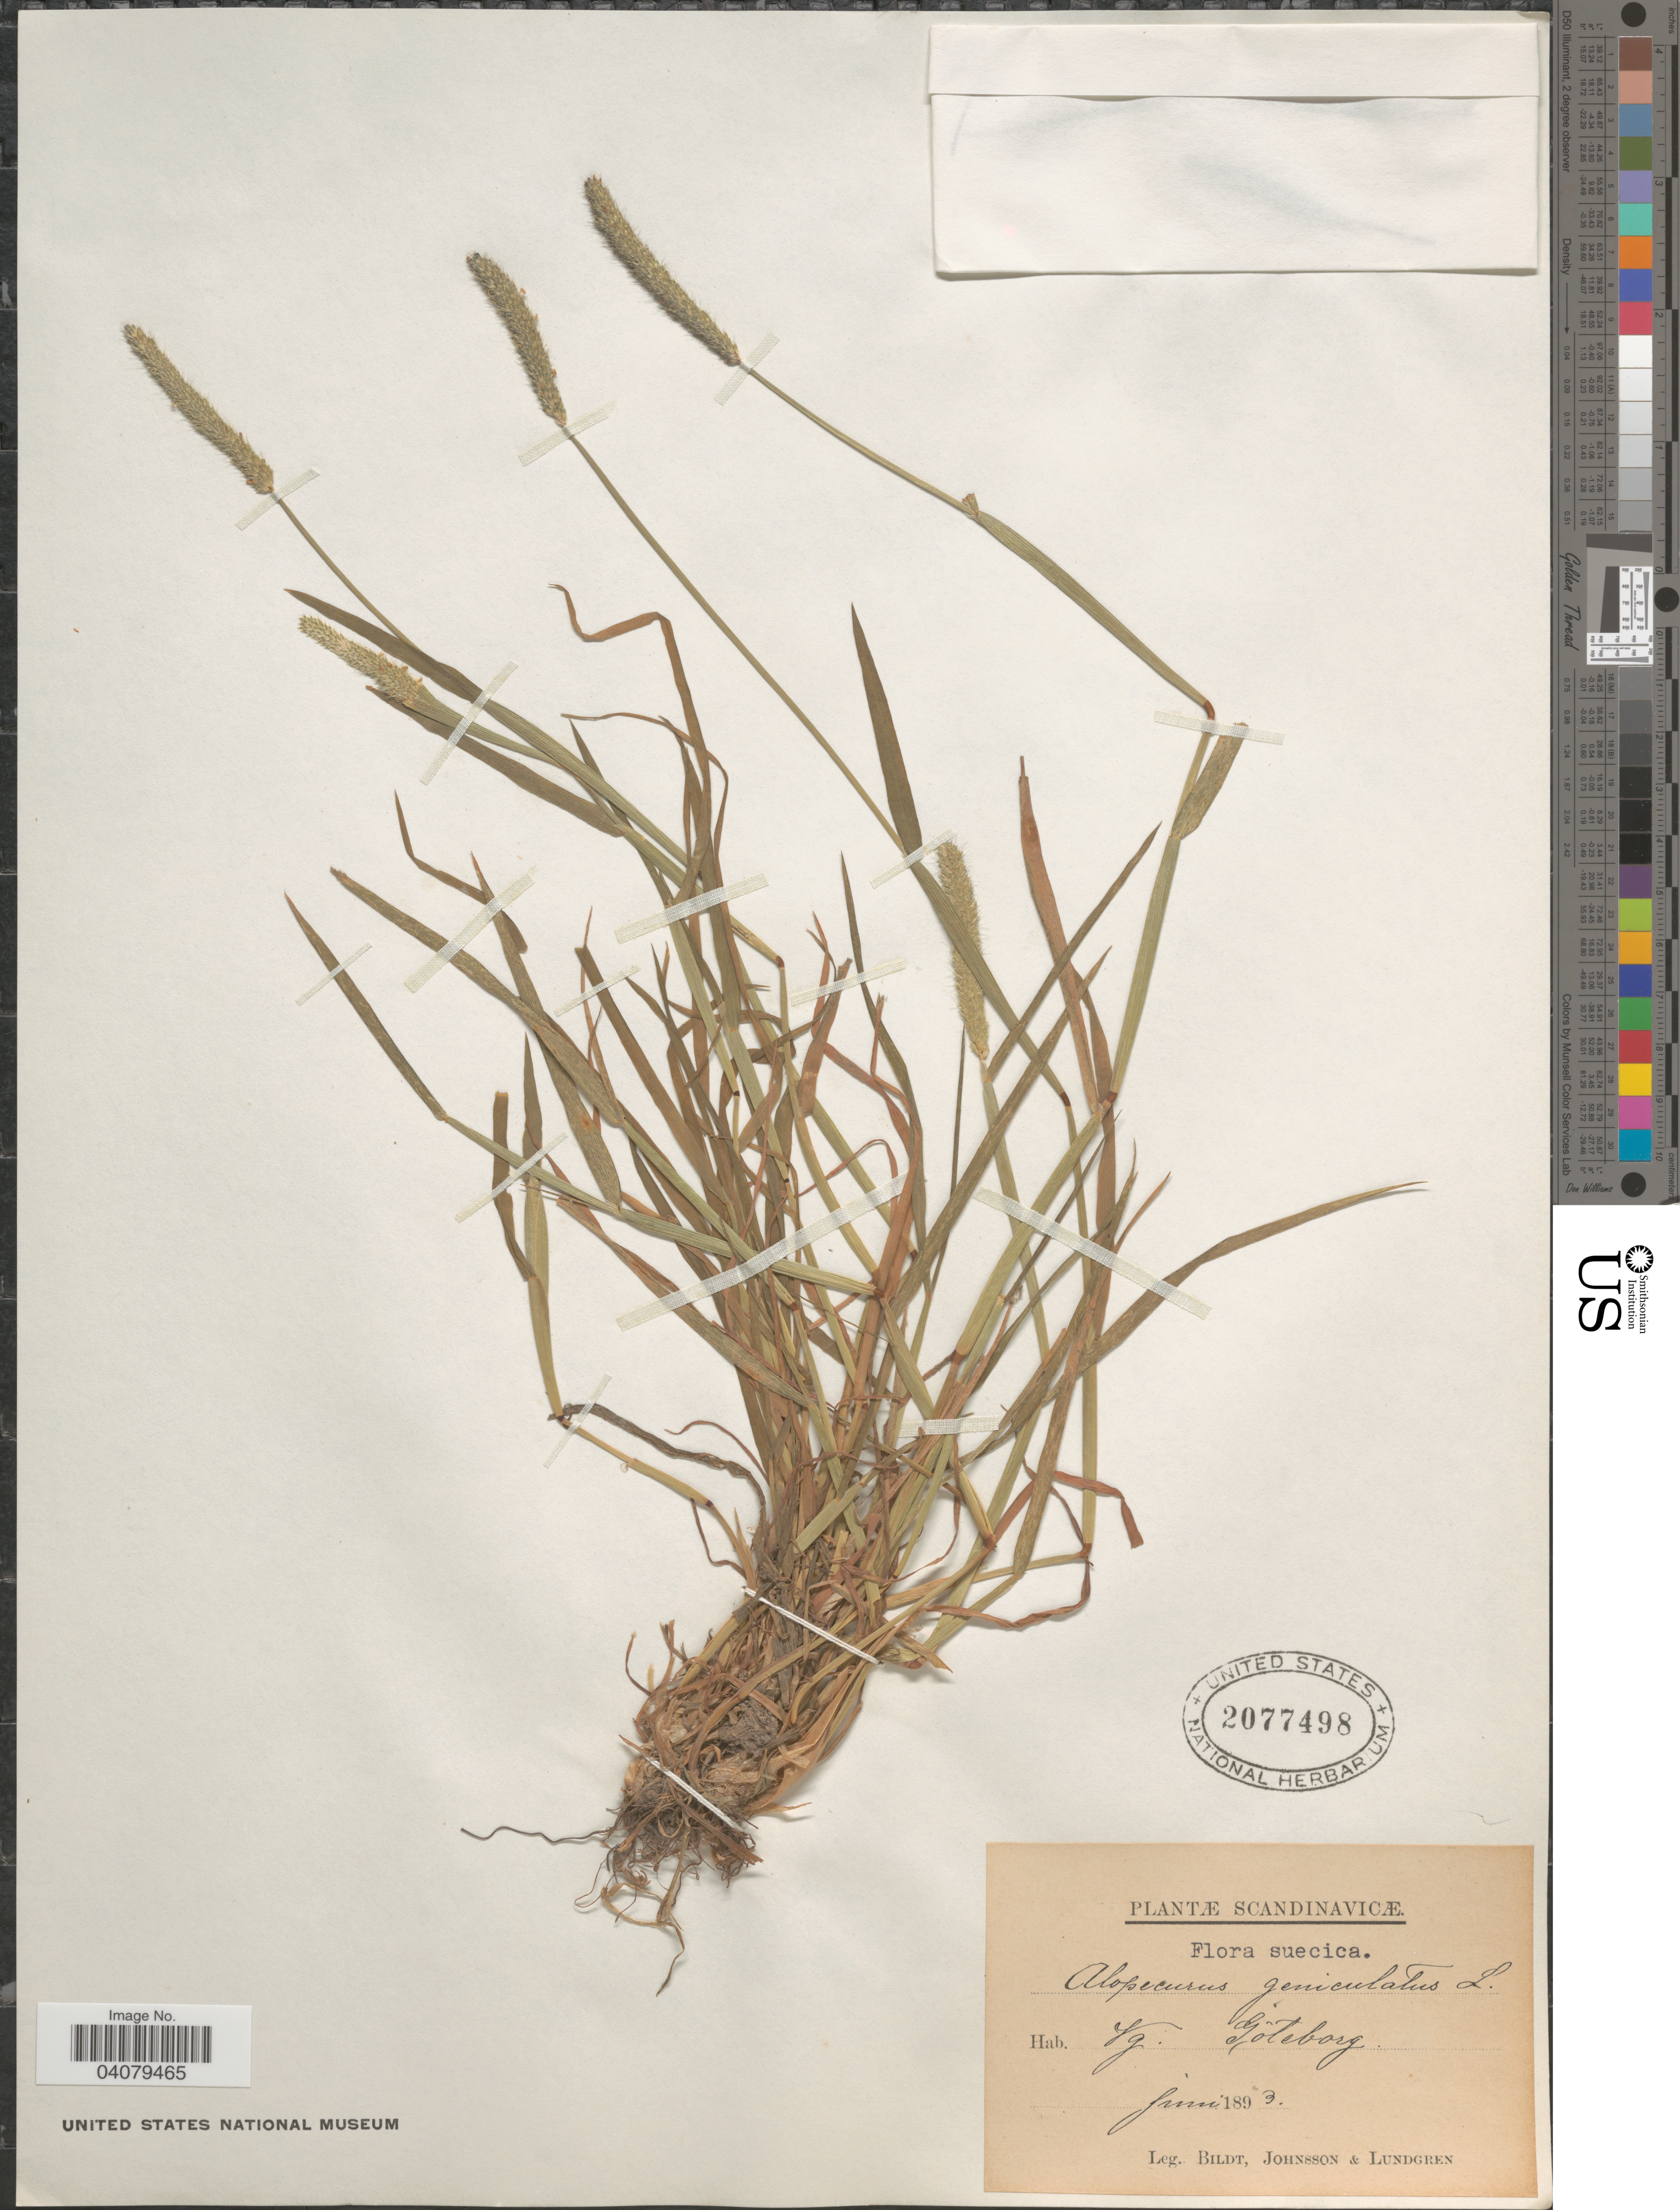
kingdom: Plantae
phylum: Tracheophyta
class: Liliopsida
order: Poales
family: Poaceae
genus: Alopecurus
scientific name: Alopecurus geniculatus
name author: L.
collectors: C. Bildt, Johnsson & Lundgren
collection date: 1893-06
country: Sweden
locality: Scandinavicæ. Suecica. Vg. Gôteborg.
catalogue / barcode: US 2077498